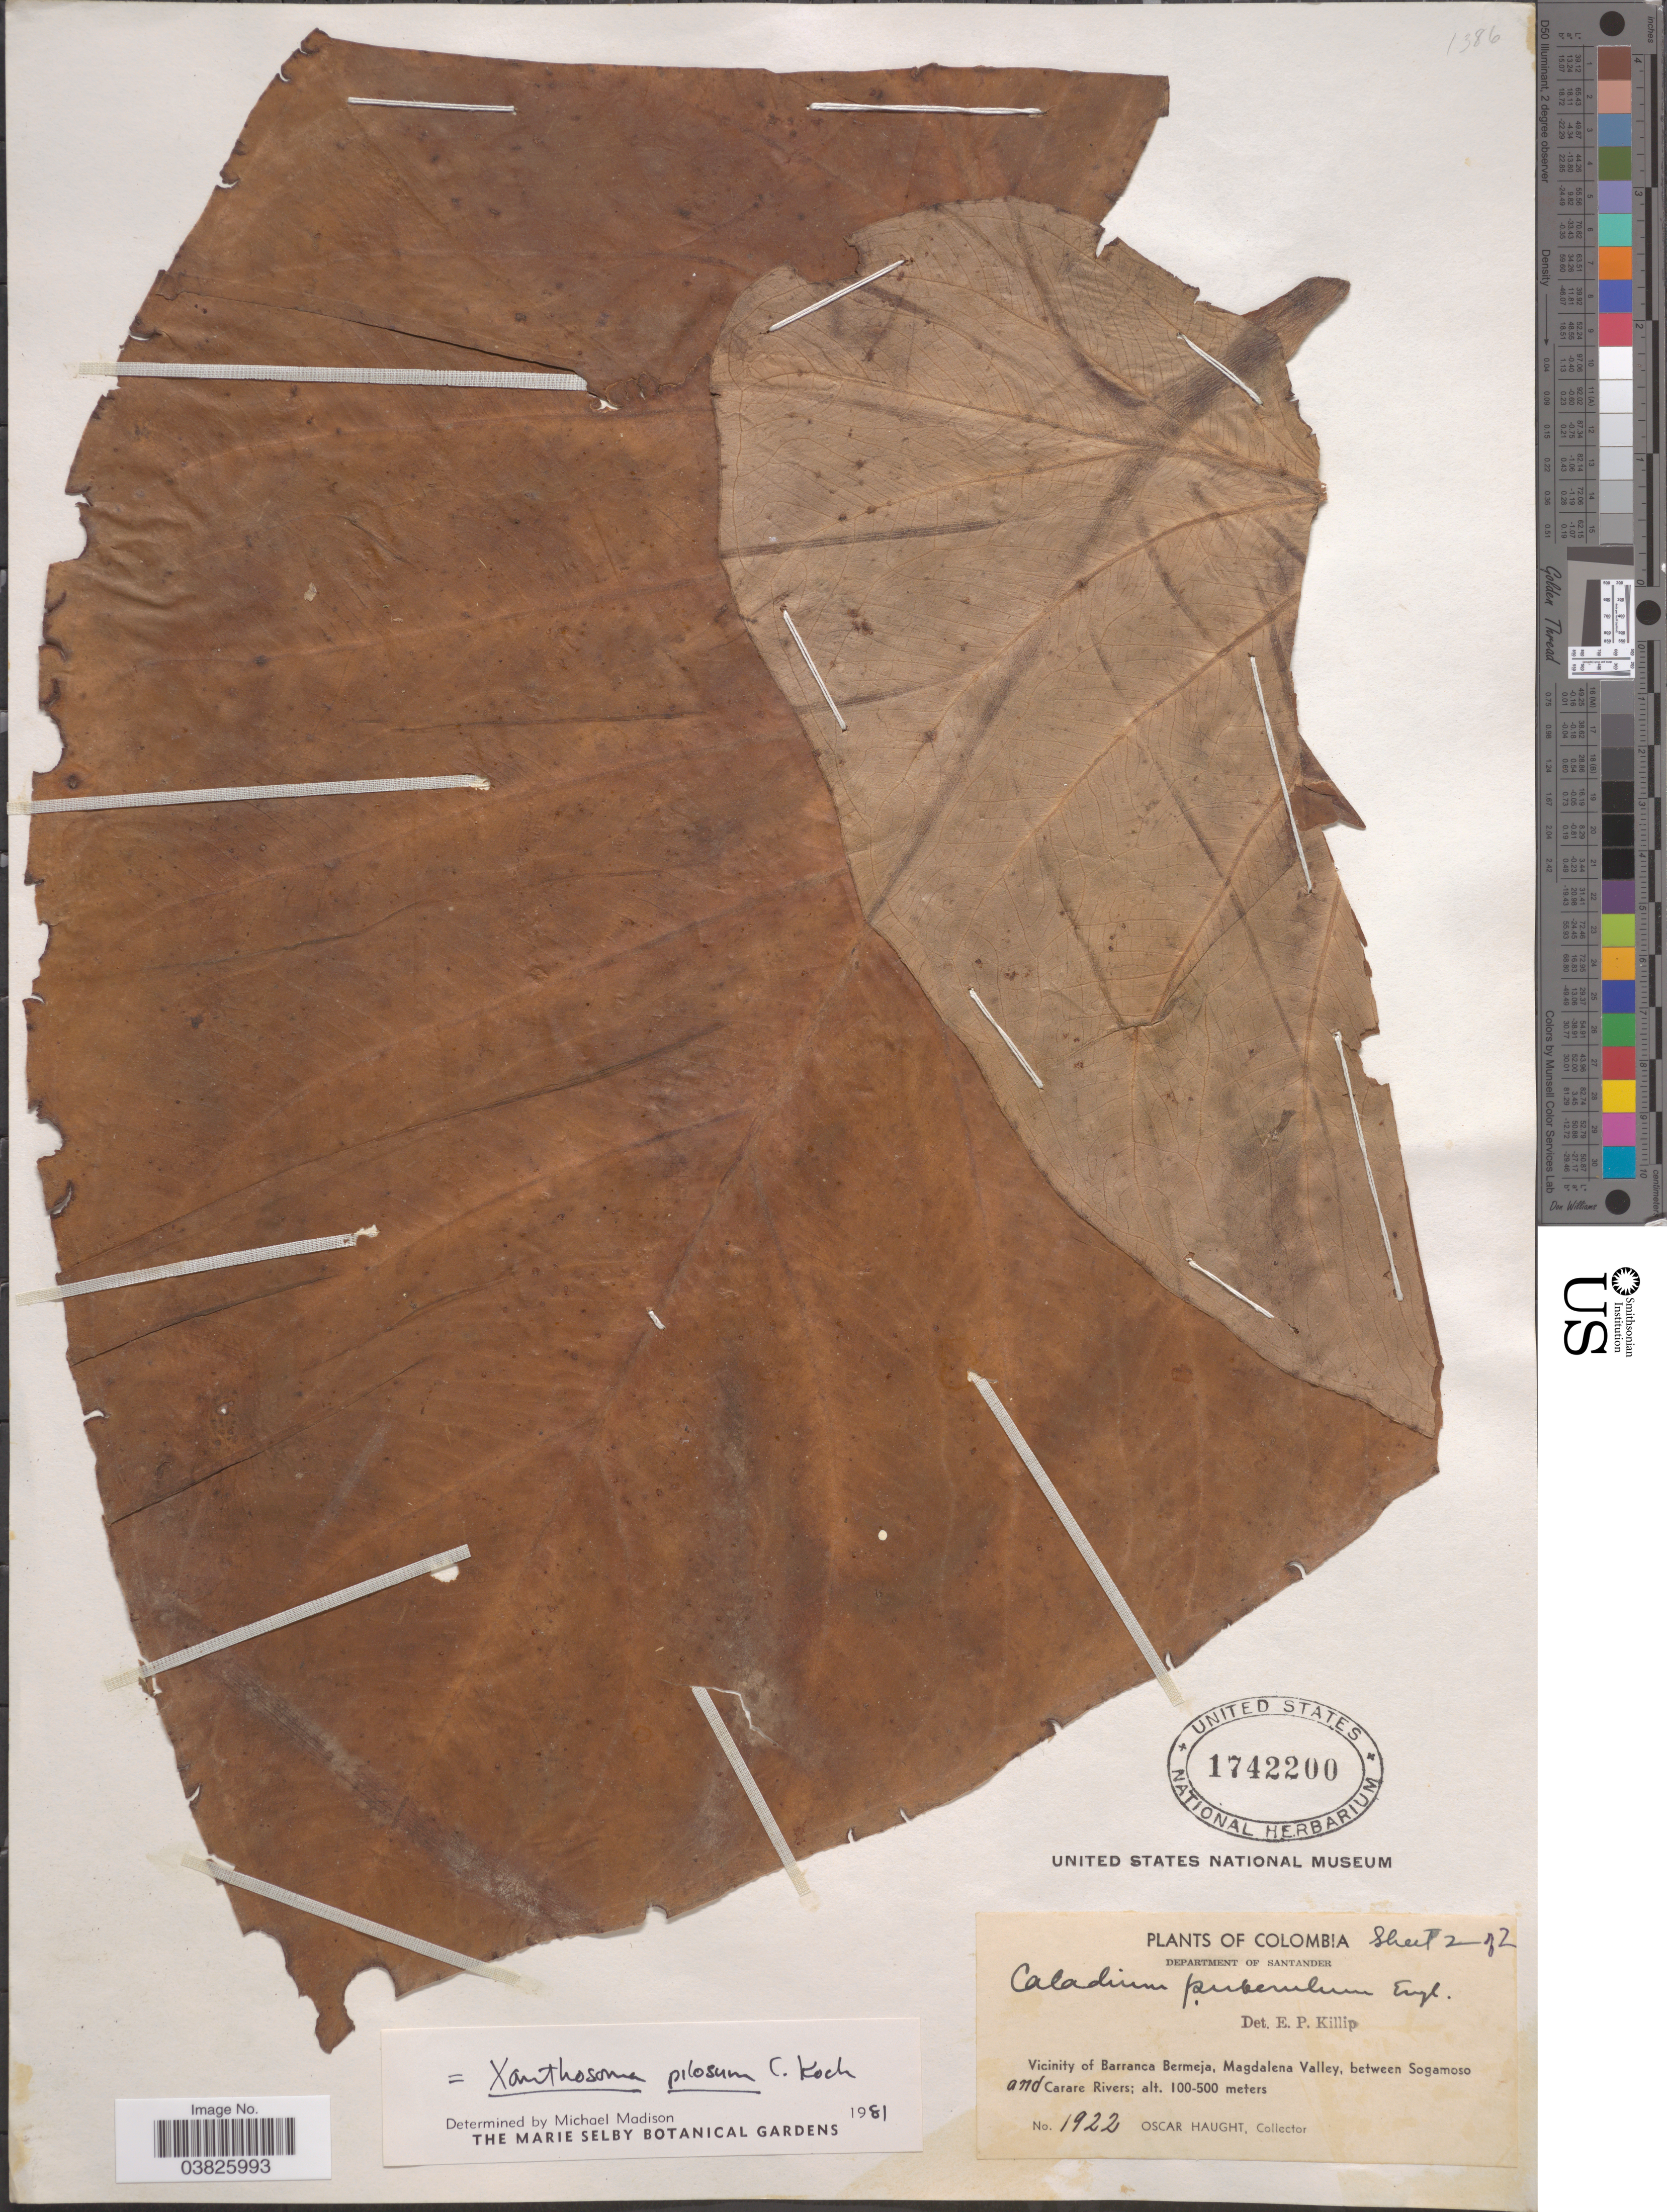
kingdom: Plantae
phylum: Tracheophyta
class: Liliopsida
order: Alismatales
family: Araceae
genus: Xanthosoma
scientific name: Xanthosoma pilosum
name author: K. Koch & Augustin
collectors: O. L. Haught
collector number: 1922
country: Colombia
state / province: Santander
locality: Department of Santander. Vicinity of Barranca Bermeja, Magdalena Valley, between Sogamoso and Carare Rivers.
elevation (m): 100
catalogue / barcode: US 1742200